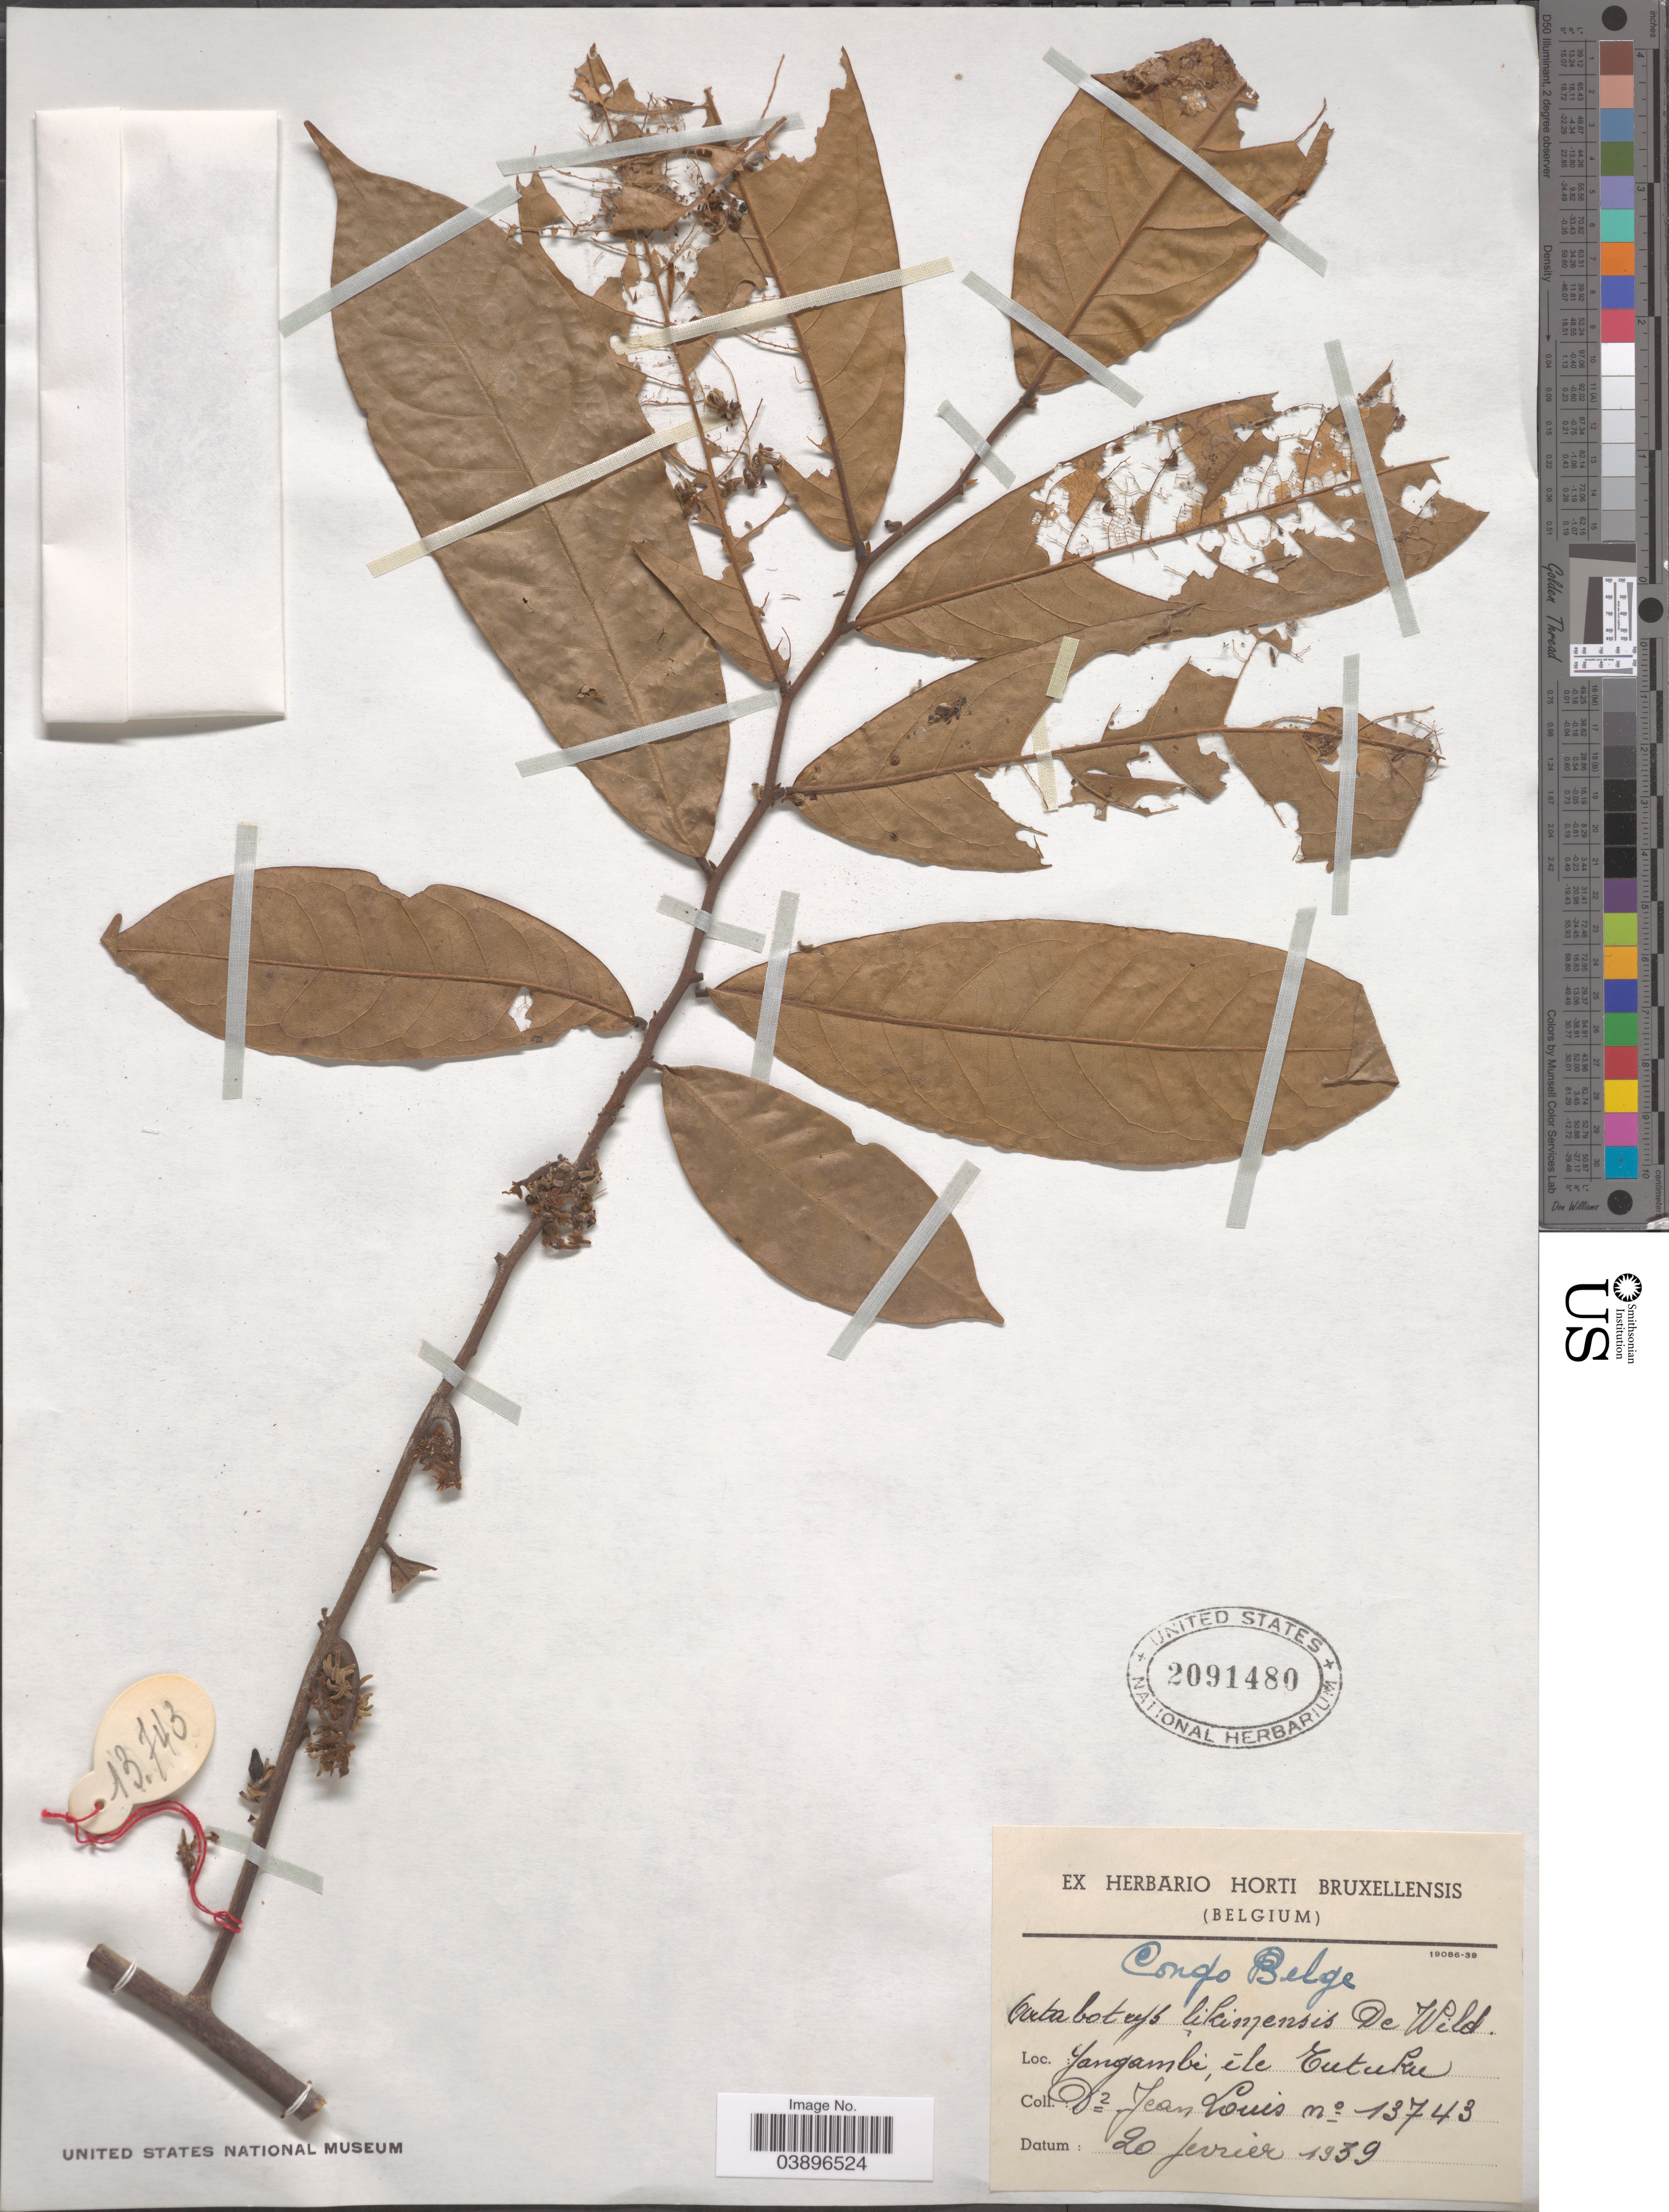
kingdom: Plantae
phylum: Tracheophyta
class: Magnoliopsida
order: Magnoliales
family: Annonaceae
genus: Artabotrys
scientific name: Artabotrys likimensis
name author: De Wild.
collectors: J. Louis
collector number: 13743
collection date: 1939-02-20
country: Congo, Democratic Republic of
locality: Congo Belge. Yangambi, íle Tutuku.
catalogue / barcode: US 2091480